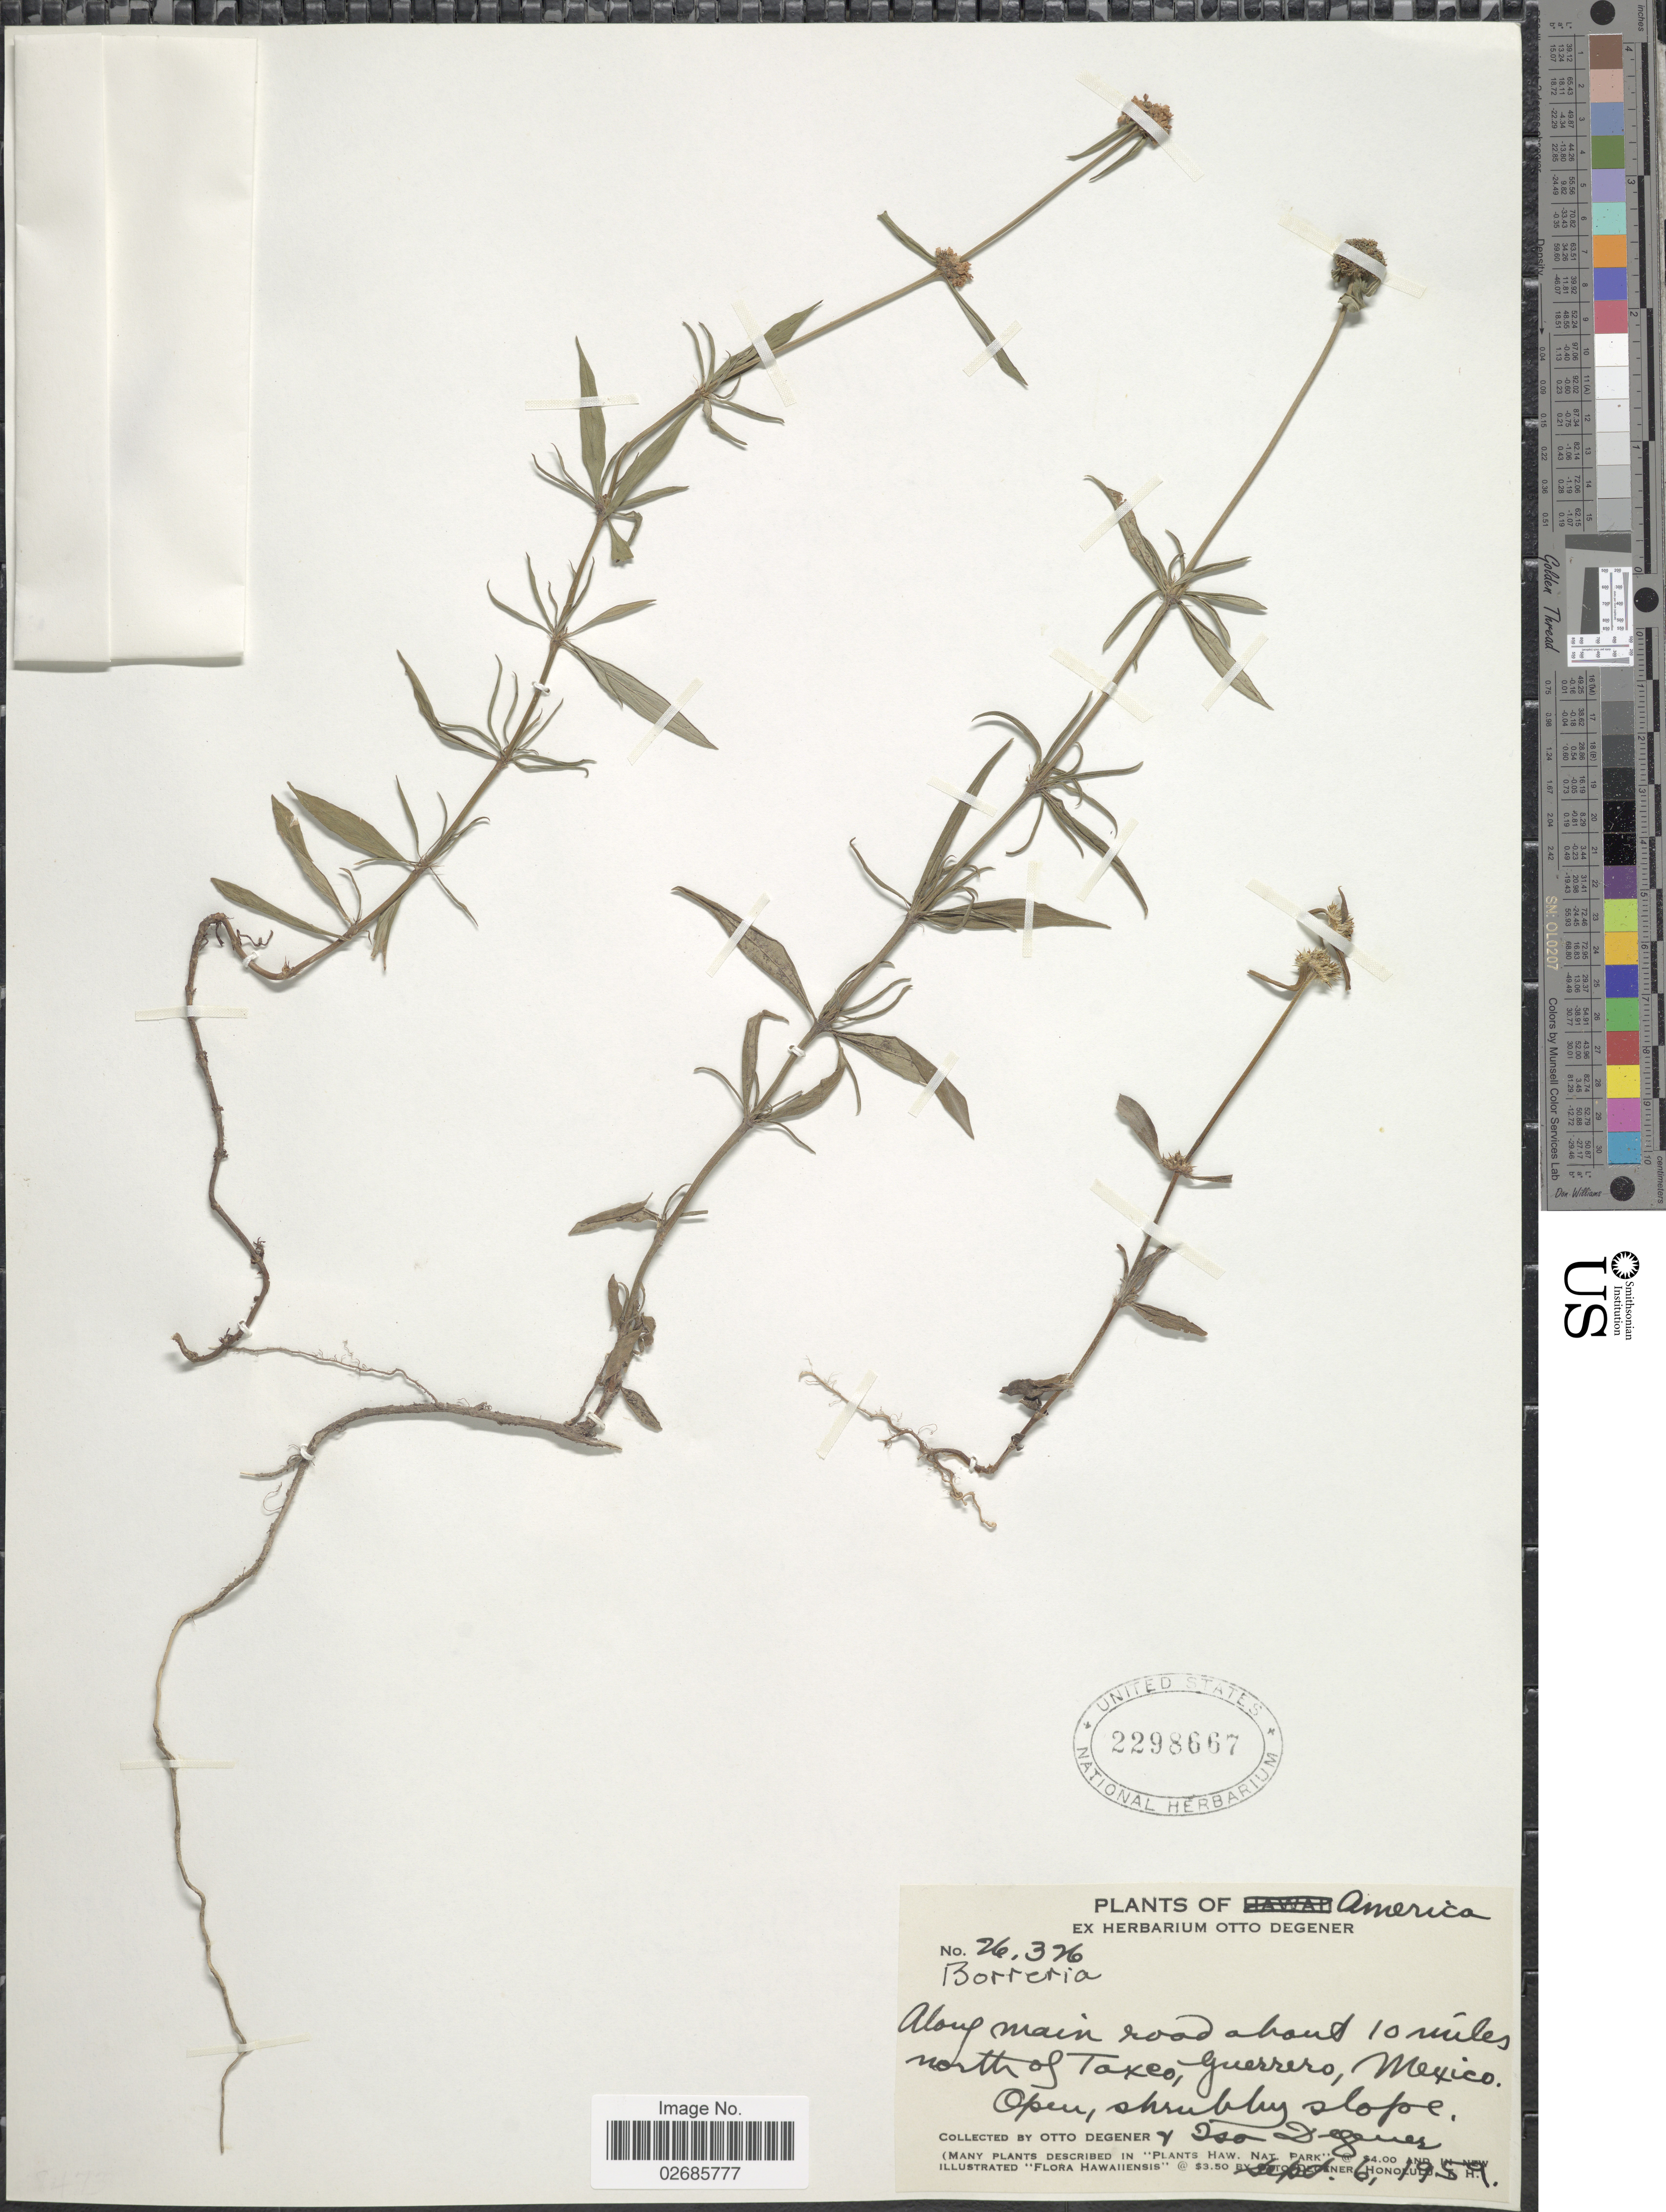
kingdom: Plantae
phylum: Tracheophyta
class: Magnoliopsida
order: Gentianales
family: Rubiaceae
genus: Borreria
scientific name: Borreria sp.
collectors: O. Degener & I. Degener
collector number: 26326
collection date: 1959-09-06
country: Mexico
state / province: Guerrero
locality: Along main road about 10 miles north of Taxco, Open, shrubby slope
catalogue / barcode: US 2298667